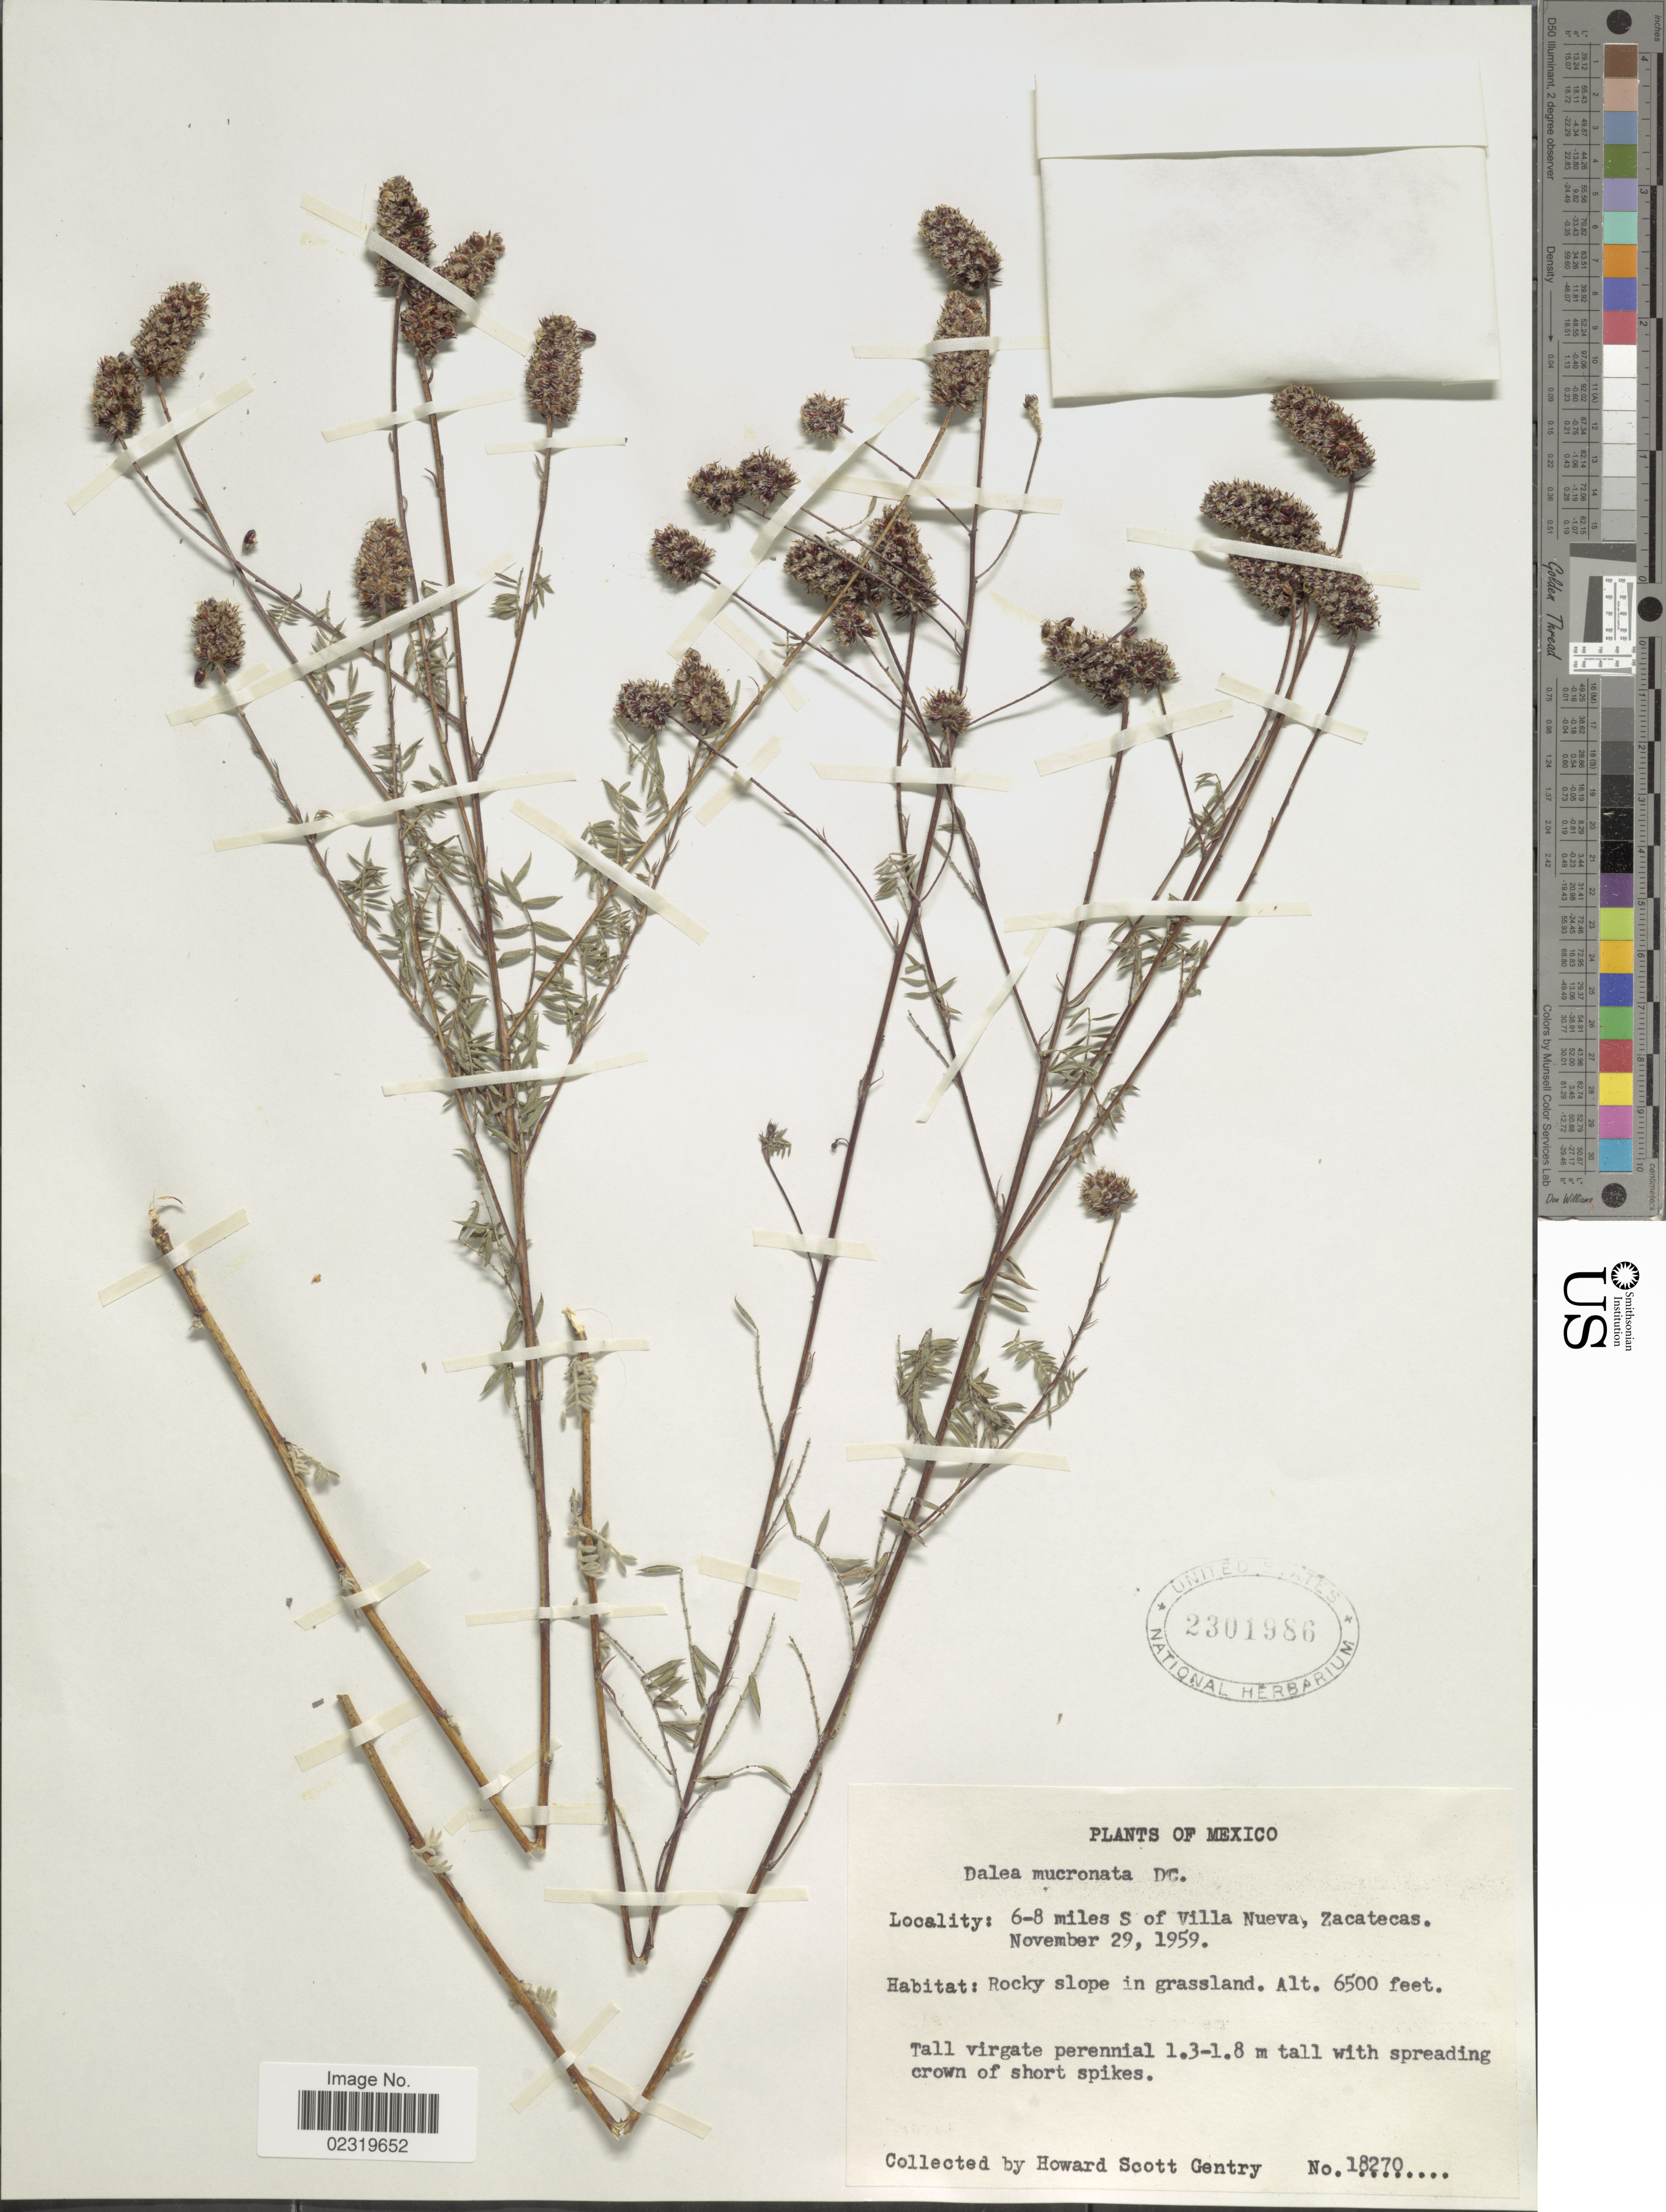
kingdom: Plantae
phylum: Tracheophyta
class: Magnoliopsida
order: Fabales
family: Fabaceae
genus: Dalea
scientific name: Dalea mucronata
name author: DC.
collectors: H. S. Gentry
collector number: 18270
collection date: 1959-11-29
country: Mexico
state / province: Zacatecas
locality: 6-8 miles S of Villa Nueva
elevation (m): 1981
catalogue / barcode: US 2301986